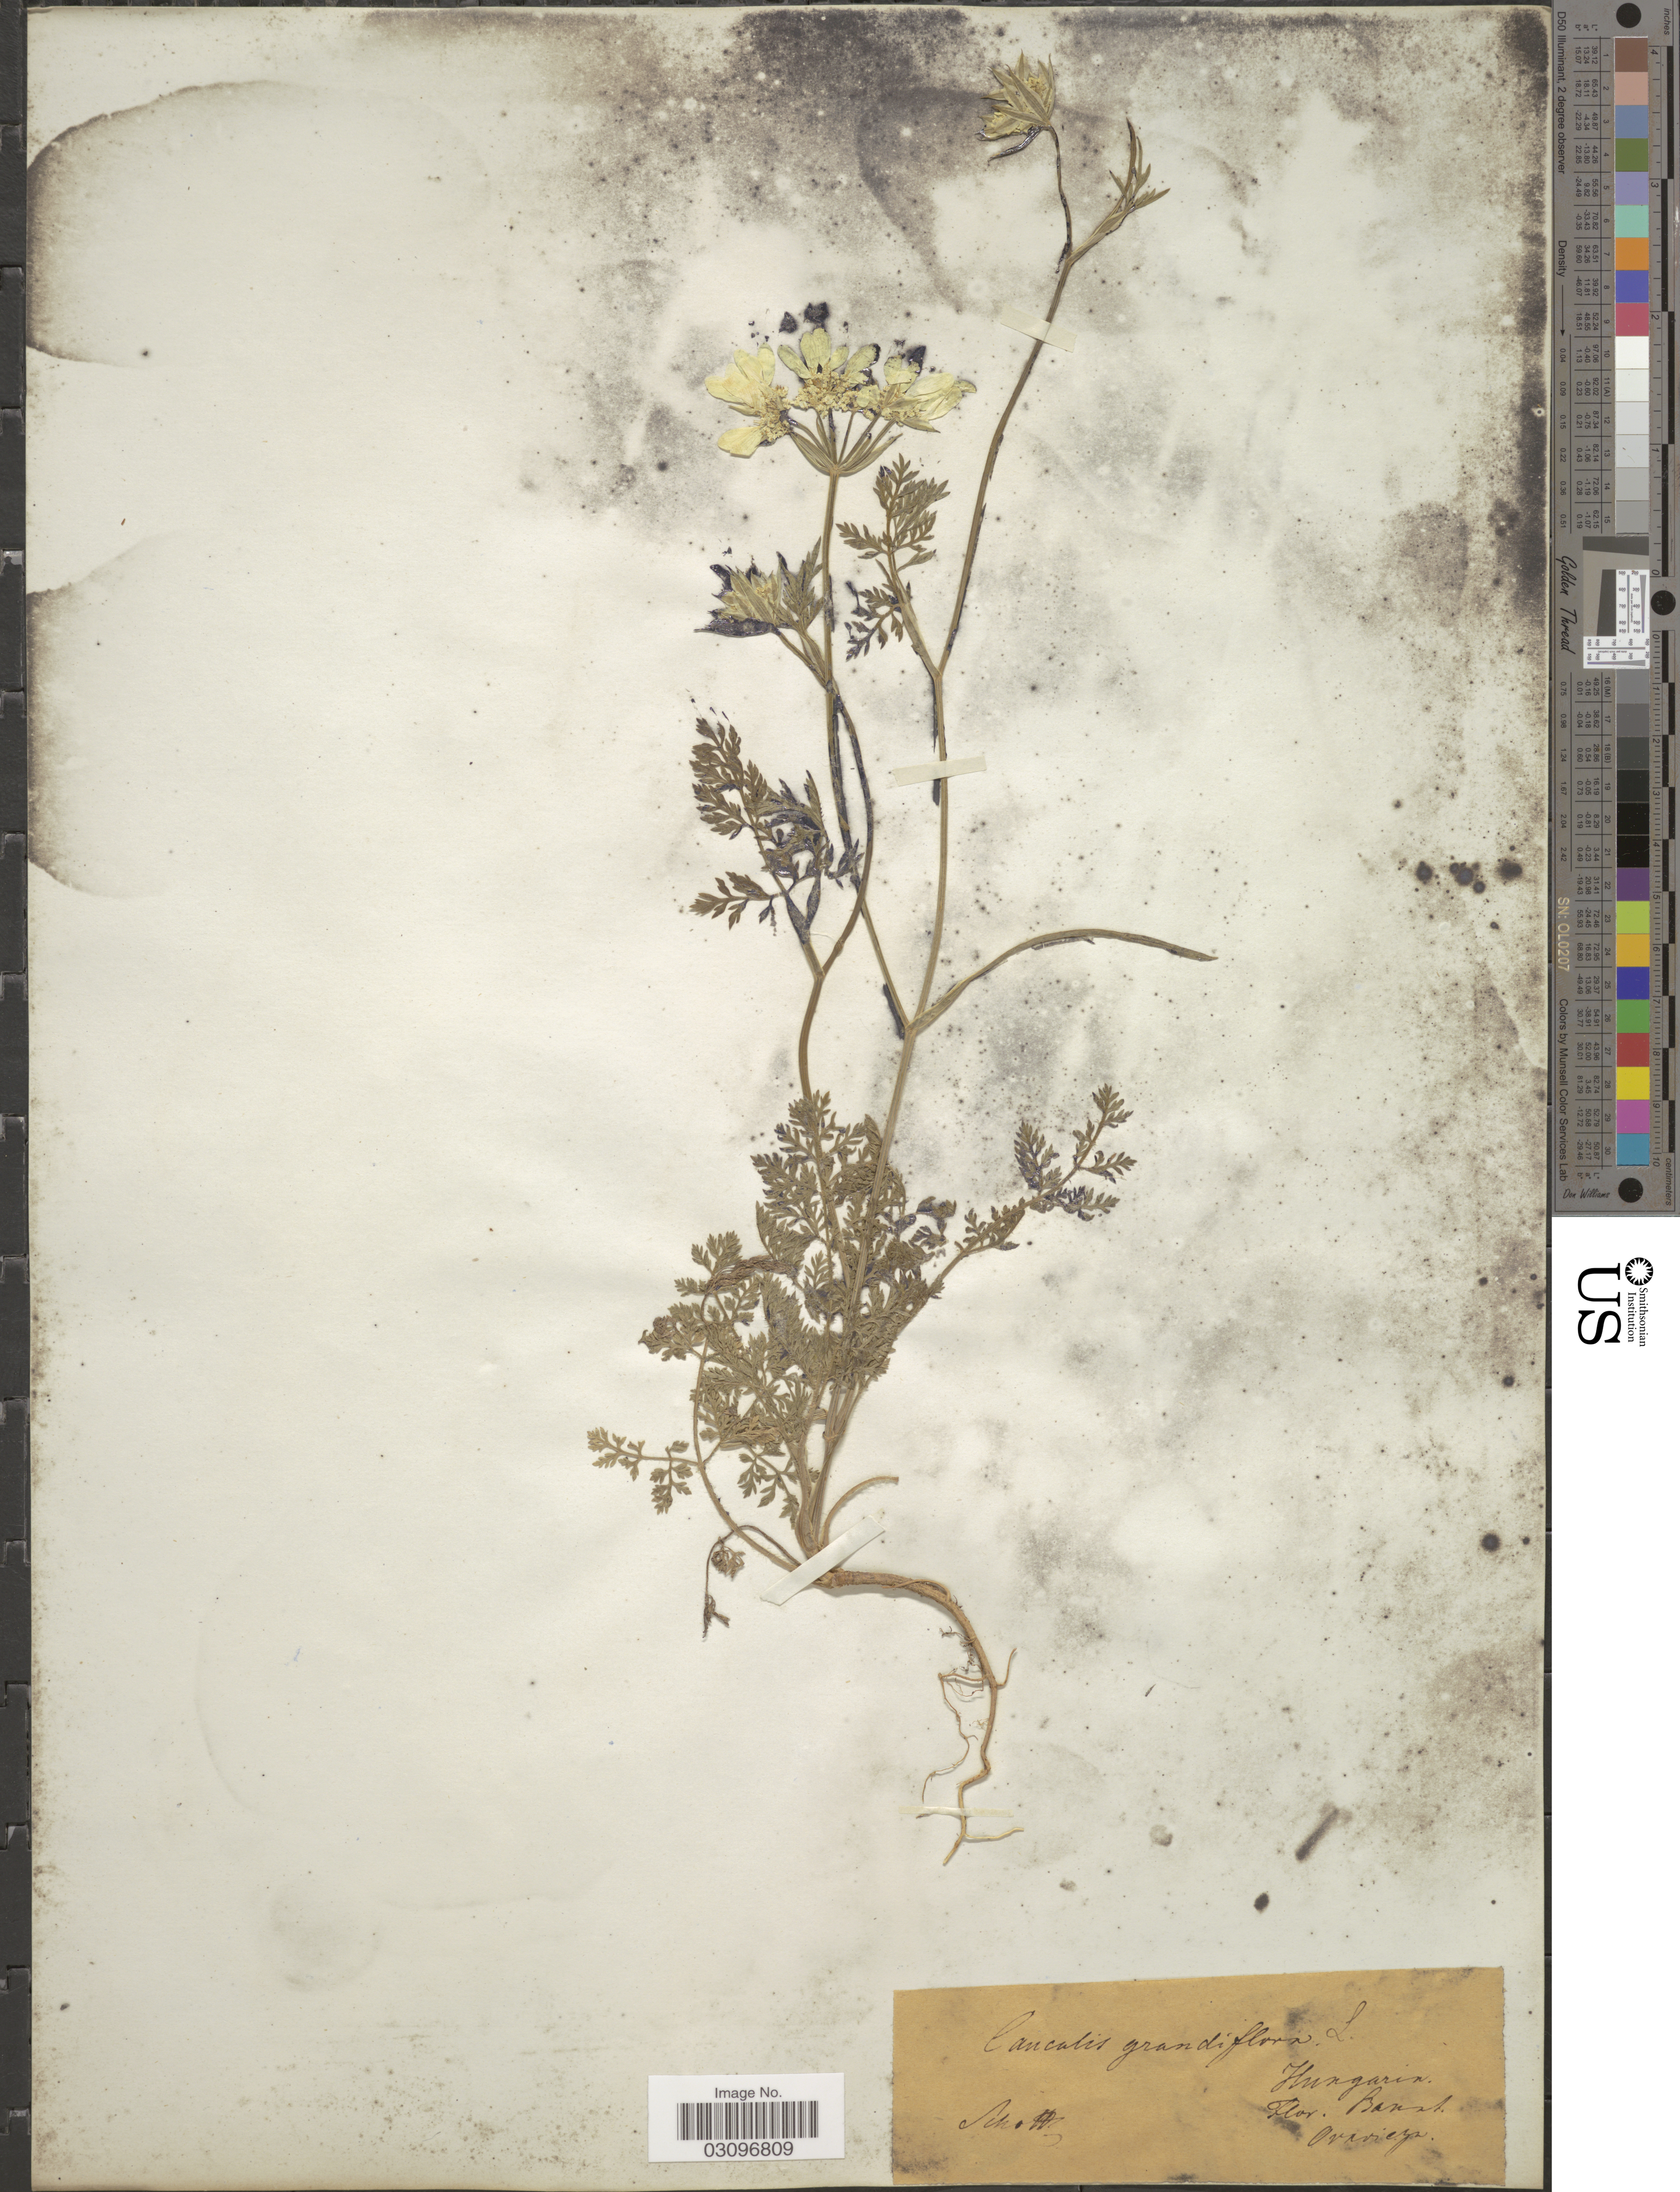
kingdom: Plantae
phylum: Tracheophyta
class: Magnoliopsida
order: Apiales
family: Apiaceae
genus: Daucus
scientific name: Daucus grandiflorus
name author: Desf.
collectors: -. Schottz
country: Hungary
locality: Flor. Banat, Ovaviegz. [interpreted]